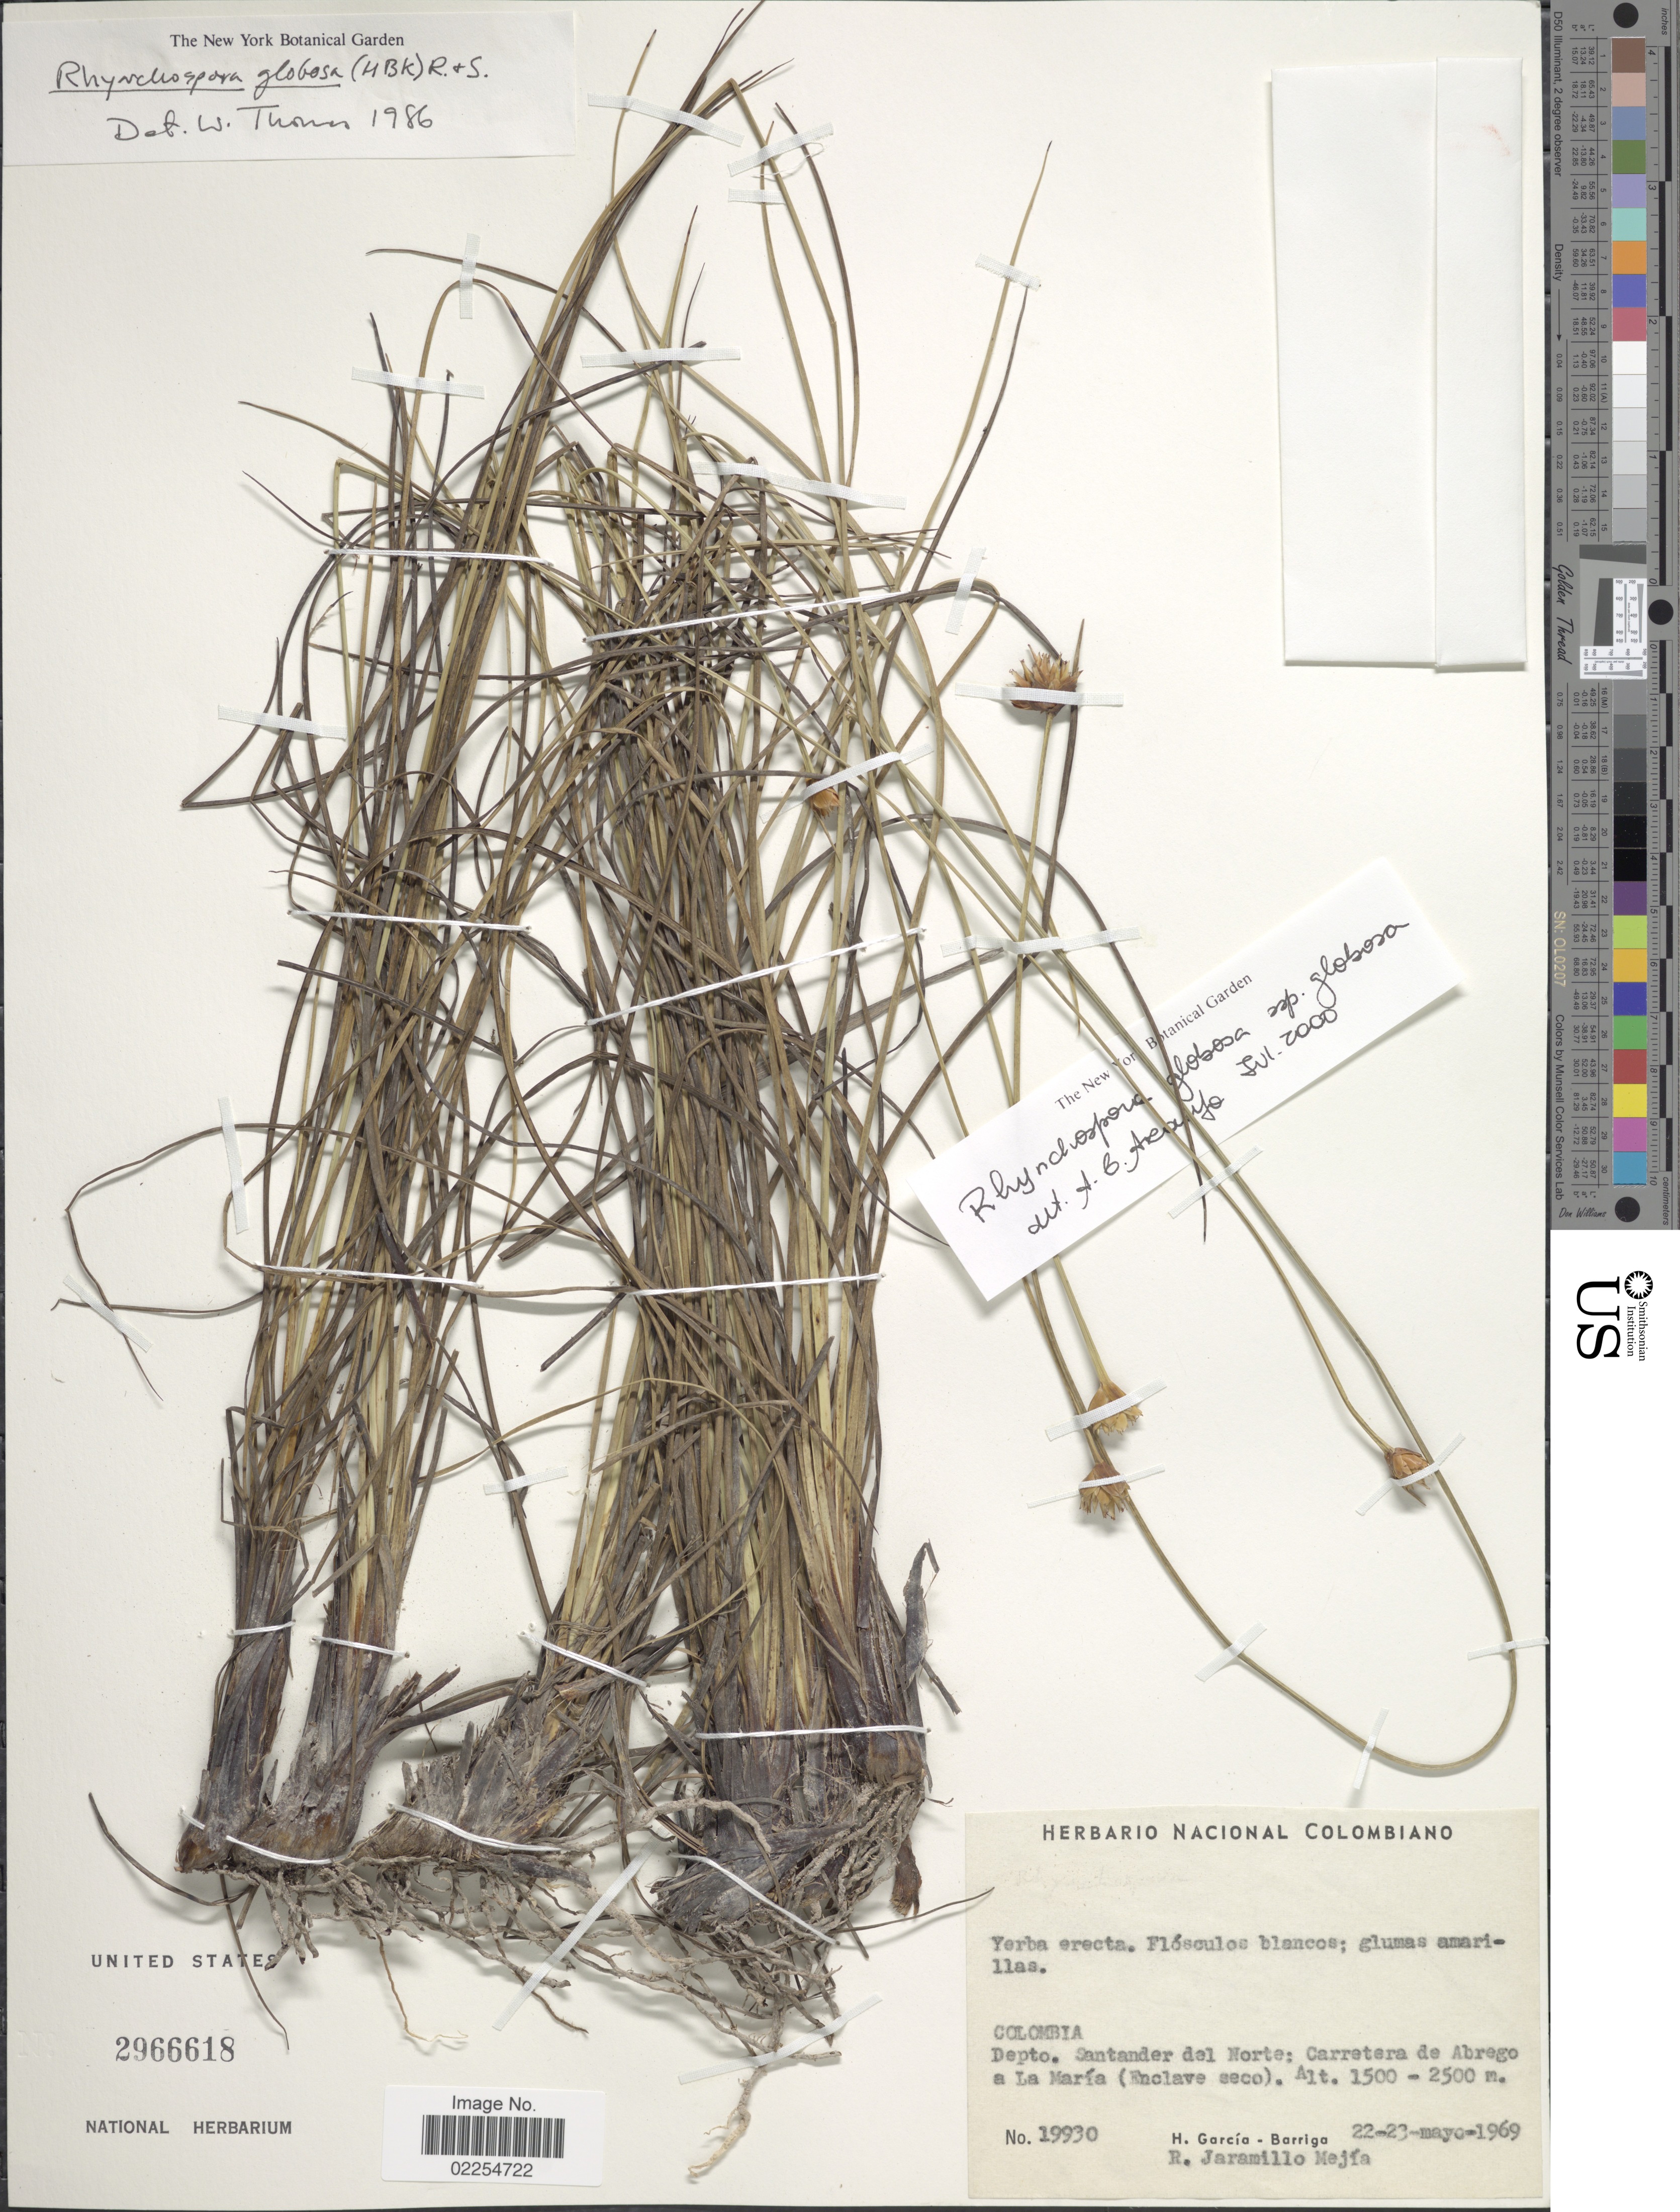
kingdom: Plantae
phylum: Tracheophyta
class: Liliopsida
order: Poales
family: Cyperaceae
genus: Rhynchospora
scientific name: Rhynchospora globosa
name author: (Kunth) Roem. & Schult.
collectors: H. García Barriga & R. Jaramillo M.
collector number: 19930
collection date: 1969-05-22/1969-05-23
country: Colombia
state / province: Norte de Santander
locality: Carretera de Abrego a La Maria (Enclave seco)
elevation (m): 1500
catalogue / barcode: US 2966618